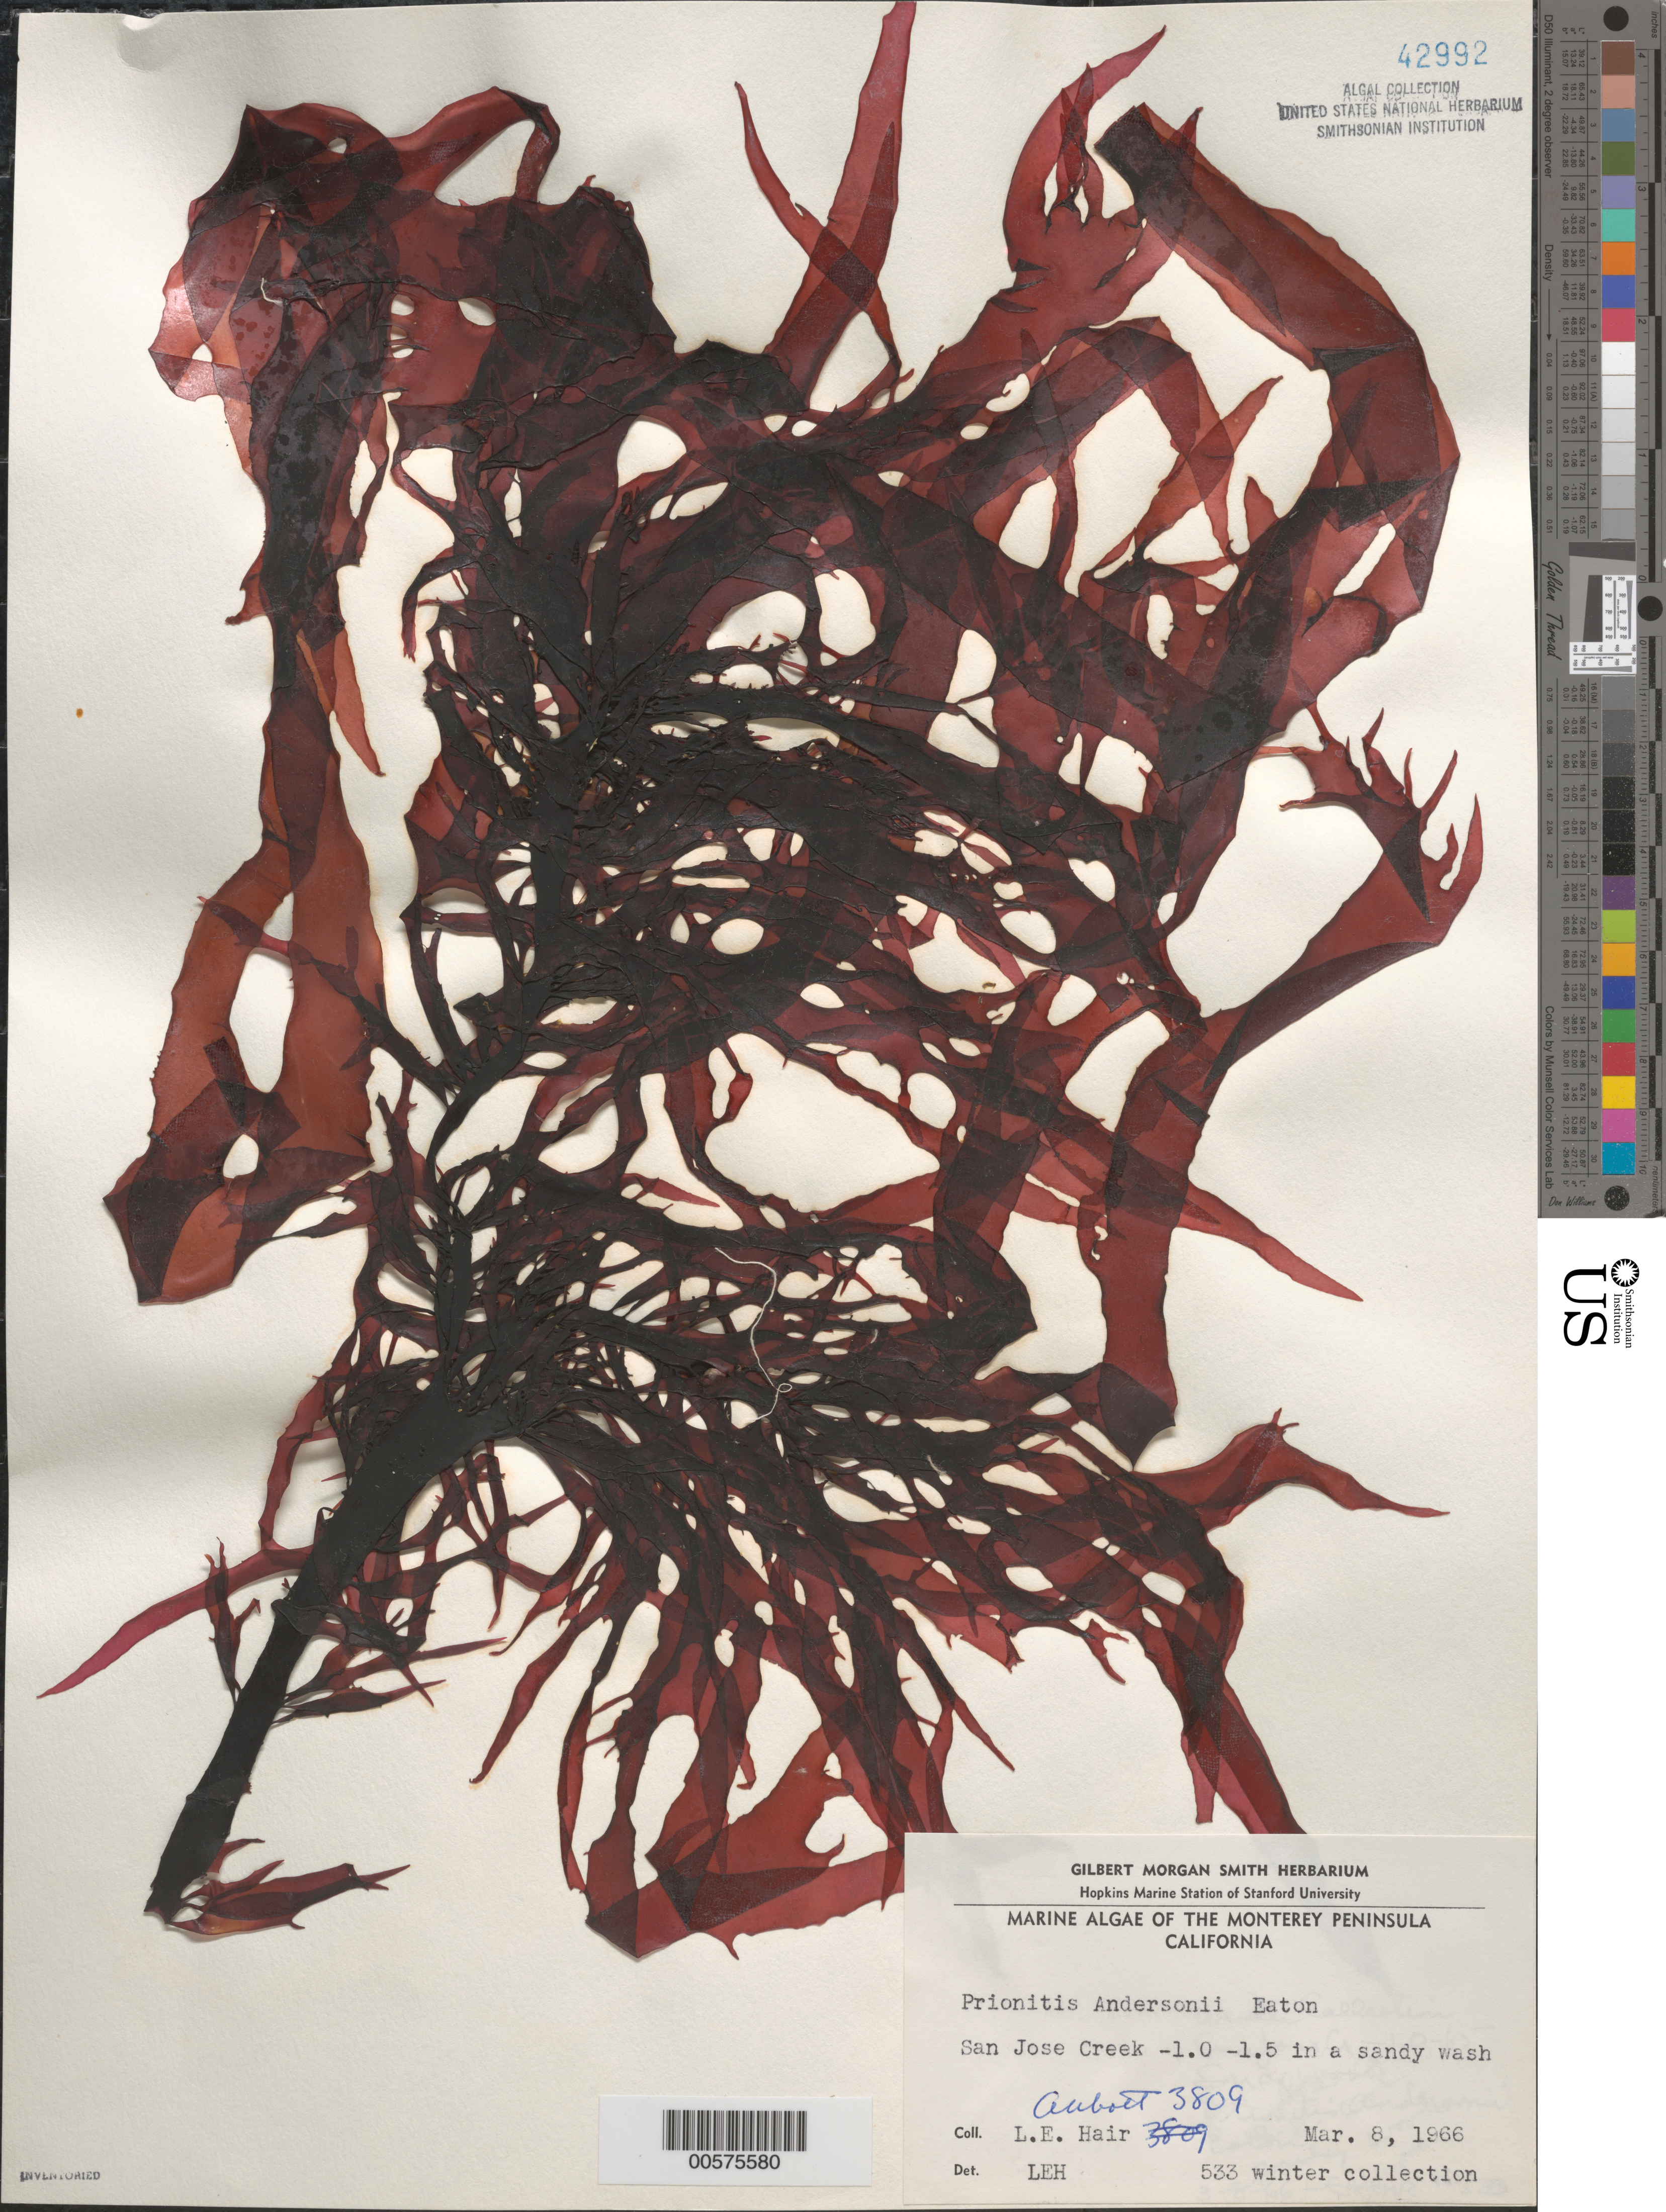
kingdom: Plantae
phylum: Rhodophyta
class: Florideophyceae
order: Cryptonemiales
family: Cryptonemiaceae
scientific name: Prionitis sternbergii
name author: (C. Agardh) J. Agardh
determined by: Algae name updating Project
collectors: L. Hair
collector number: LEH 533 & IAA 3809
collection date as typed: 08 Mar 1966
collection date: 1966-03-08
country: United States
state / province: California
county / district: Monterey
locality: San Jose Creek, Monterey Peninsula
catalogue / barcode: US 42992